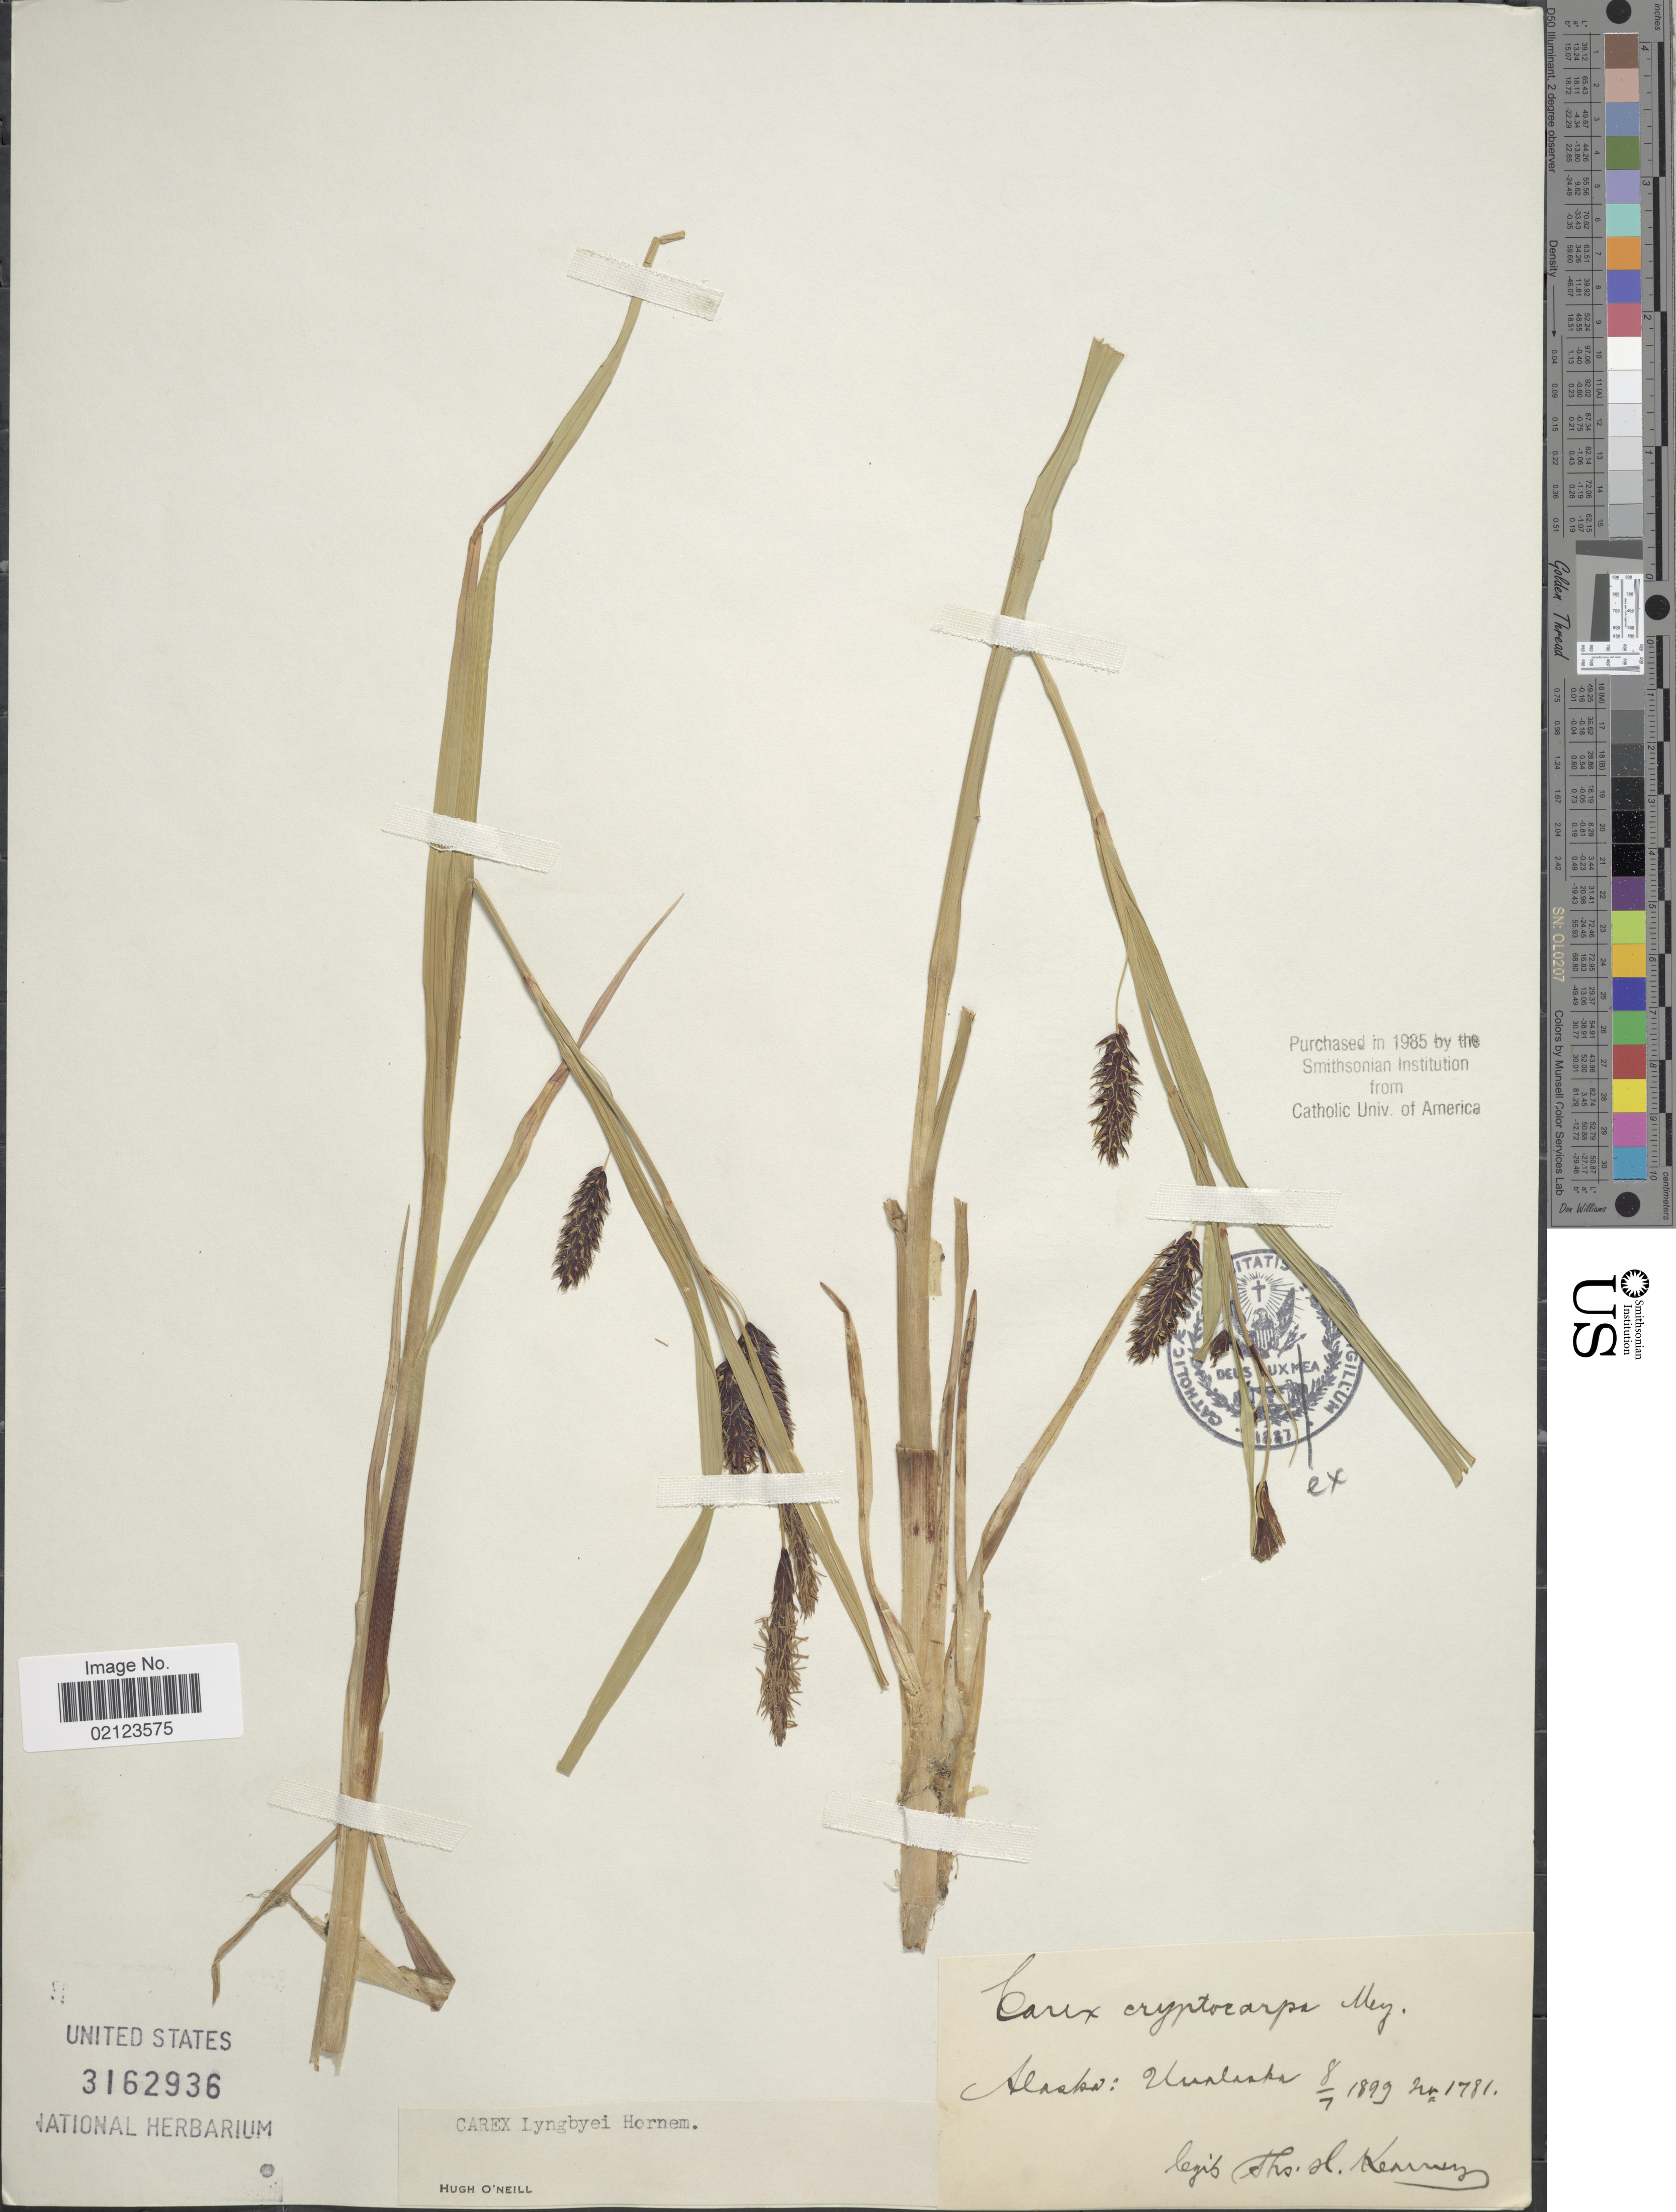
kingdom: Plantae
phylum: Tracheophyta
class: Liliopsida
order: Poales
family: Cyperaceae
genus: Carex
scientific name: Carex lyngbyei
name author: Hornem.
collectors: T. H. Kearney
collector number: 1781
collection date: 1899-07-08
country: United States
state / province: Alaska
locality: Unalaska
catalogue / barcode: US 3162936